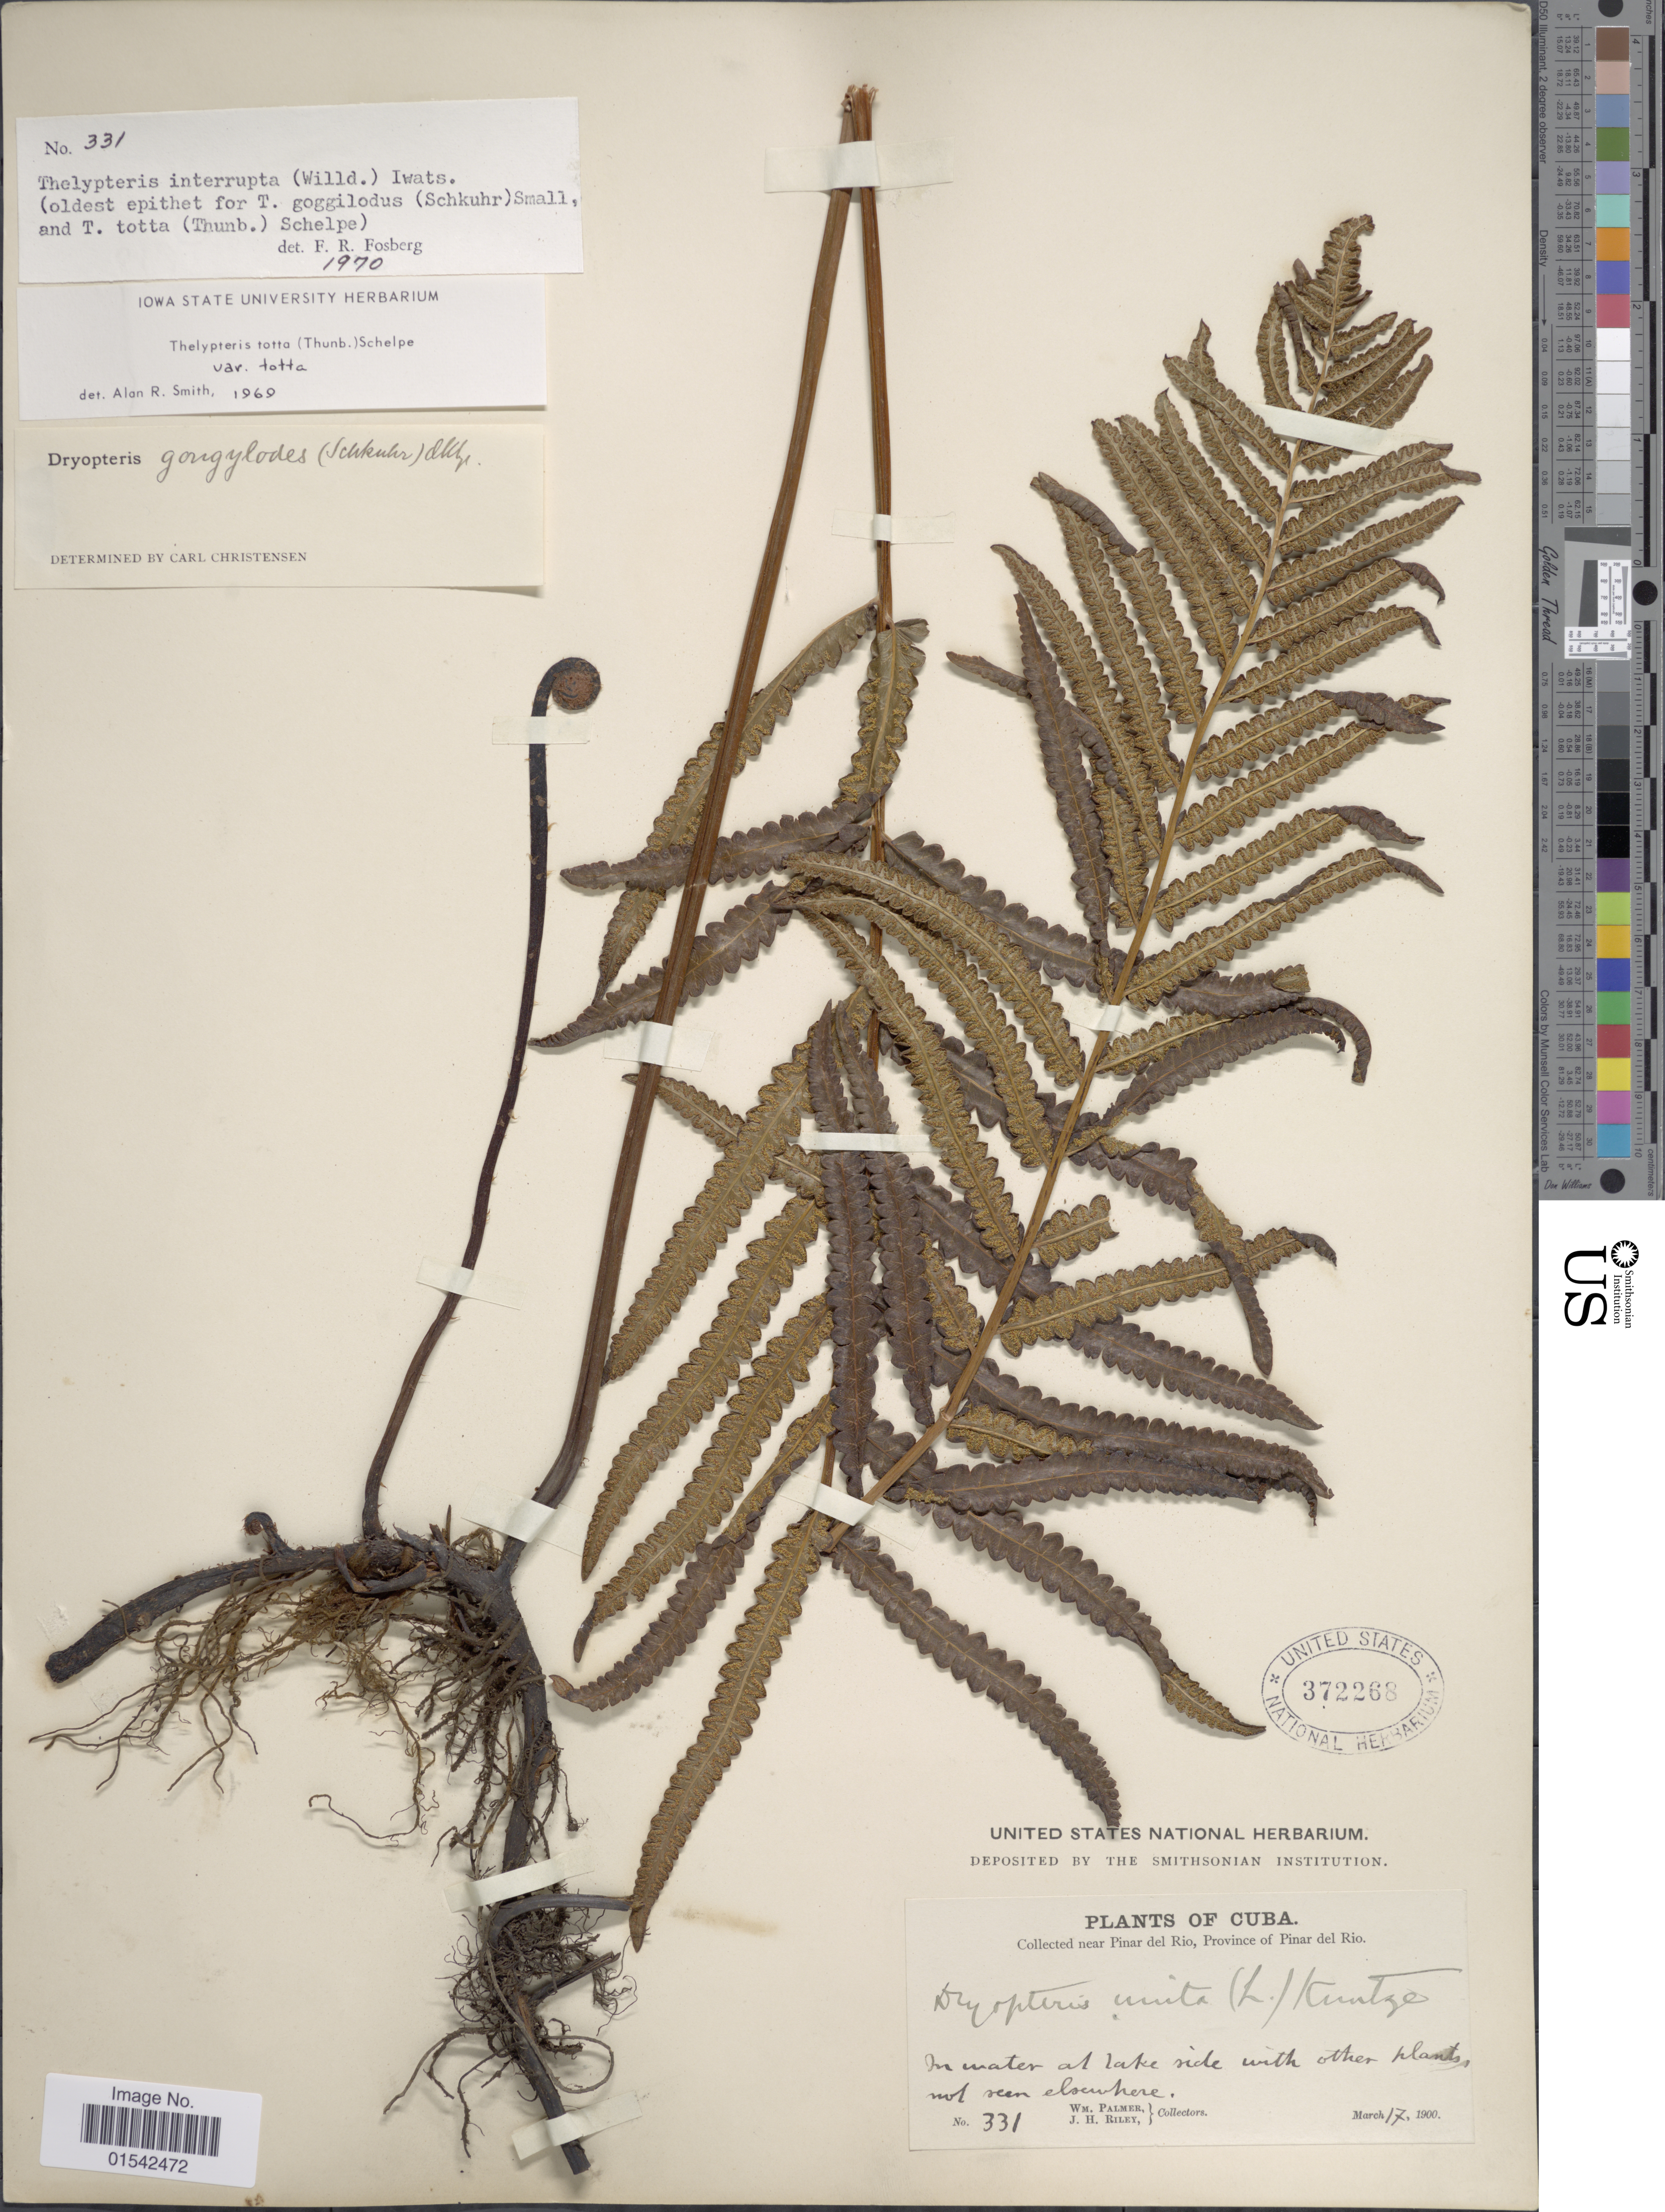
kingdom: Plantae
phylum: Tracheophyta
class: Polypodiopsida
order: Polypodiales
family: Thelypteridaceae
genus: Cyclosorus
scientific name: Cyclosorus interruptus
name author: (Willd.) H. Itô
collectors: W. Palmer & J. H. Riley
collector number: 331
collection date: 1900-03-17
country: Cuba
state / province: Pinar del Río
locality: Near Pinar del Rio, In water at lake ride with other plants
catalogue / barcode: US 372268